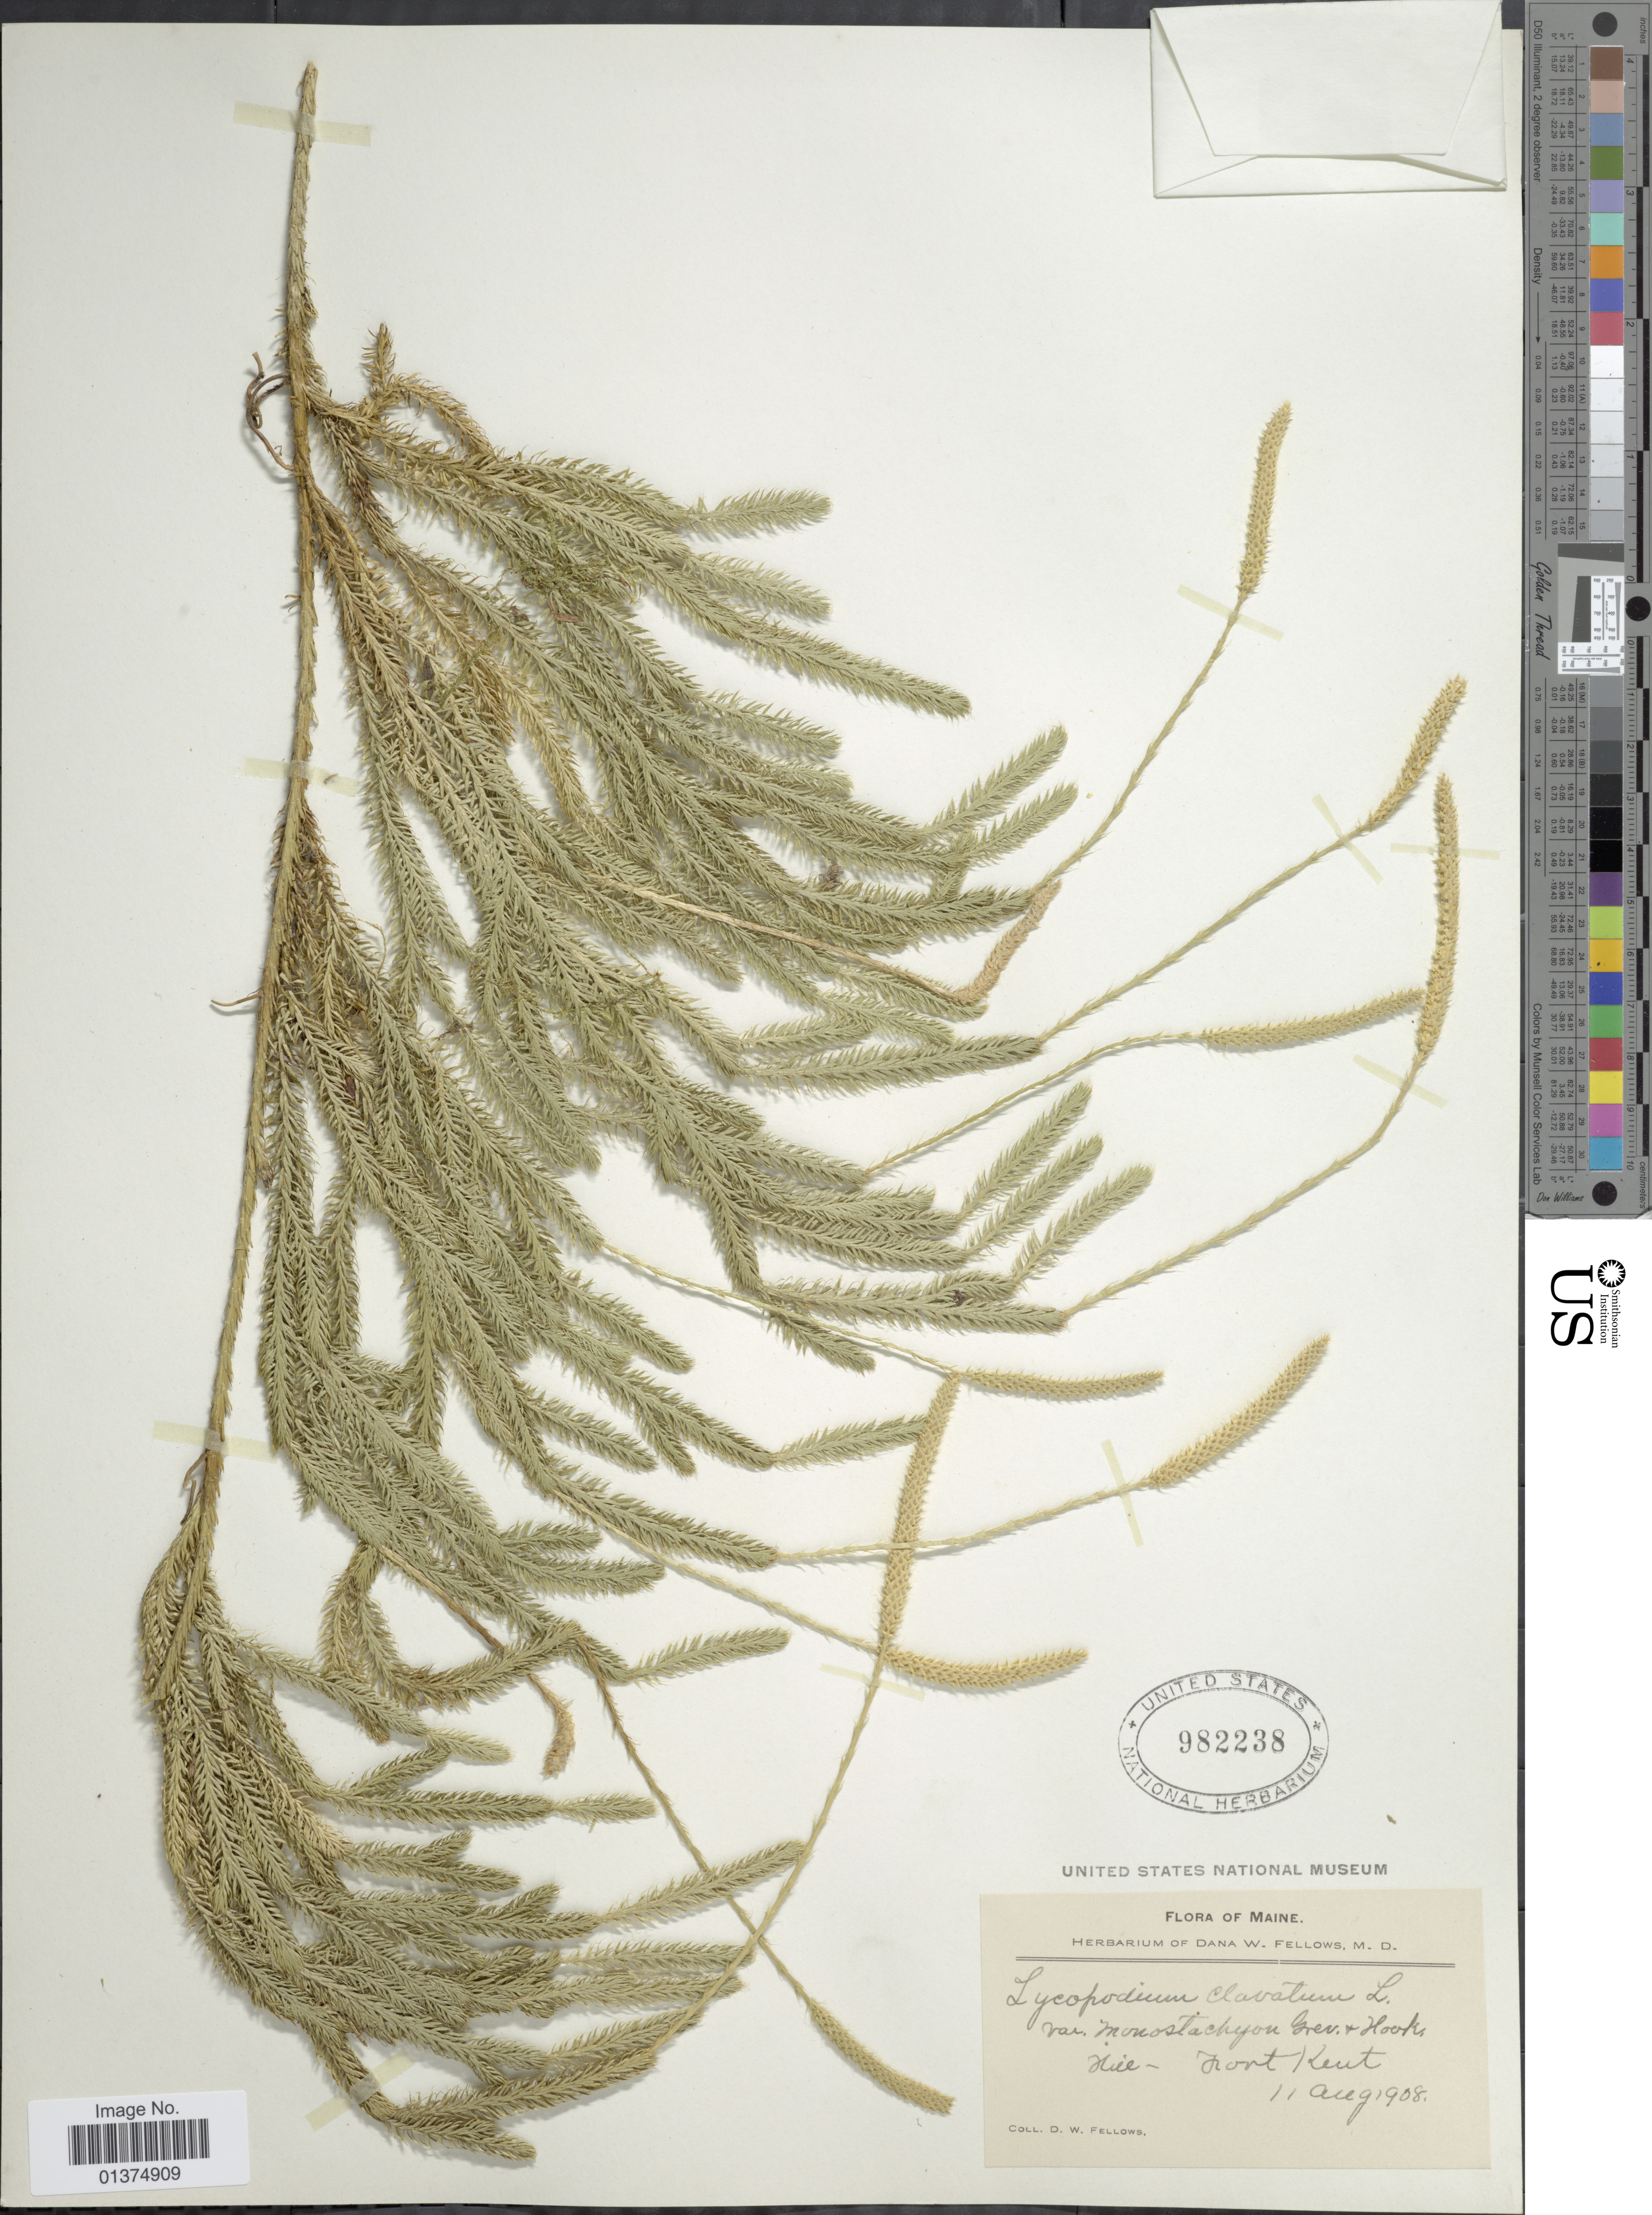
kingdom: Plantae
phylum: Tracheophyta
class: Lycopodiopsida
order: Lycopodiales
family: Lycopodiaceae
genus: Lycopodium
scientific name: Lycopodium lagopus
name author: Zinserl. ex Kuzen.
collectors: D. W. Fellows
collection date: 1908-08-11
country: United States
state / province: Maine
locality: Huie- Fort Kent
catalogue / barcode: US 982238